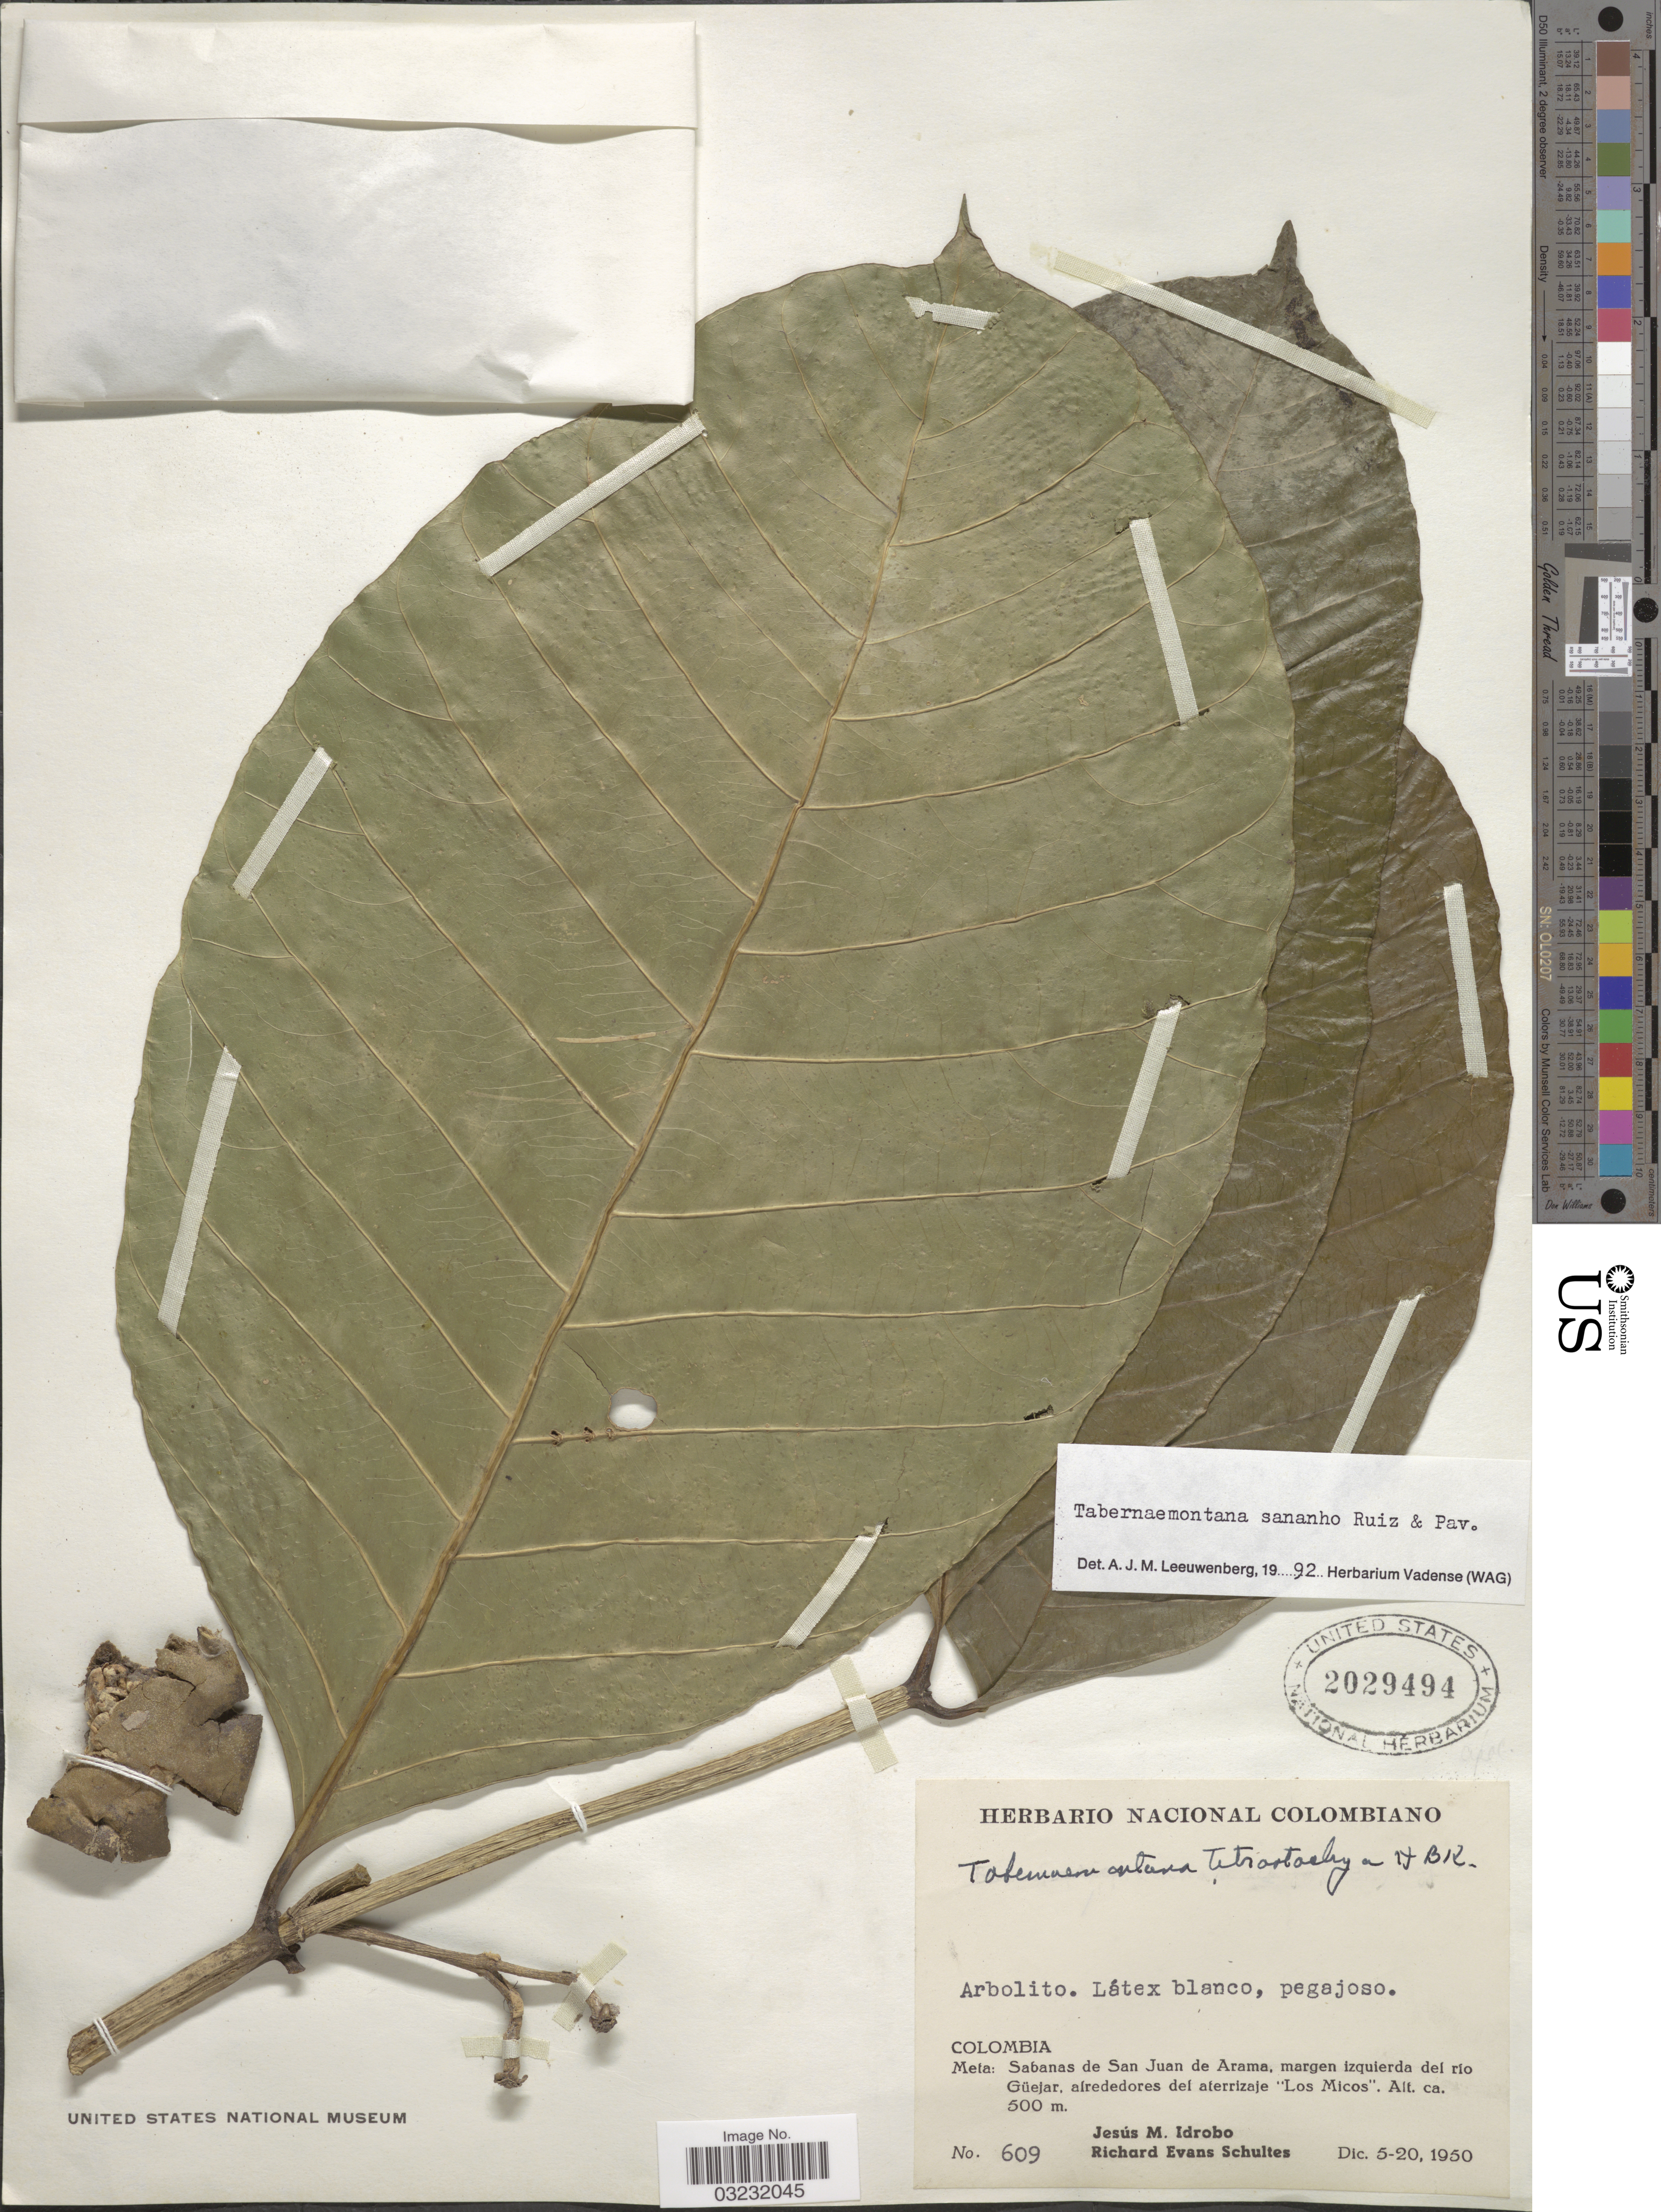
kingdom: Plantae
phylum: Tracheophyta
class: Magnoliopsida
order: Gentianales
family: Apocynaceae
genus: Tabernaemontana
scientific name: Tabernaemontana sananho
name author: Ruiz & Pav.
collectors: J. M. Idrobo & R. E. Schultes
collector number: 609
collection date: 1950-12-05/1950-12-20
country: Colombia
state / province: Meta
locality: Meta: Sabanas de San Juan de Arama, margen izquierda del río Güejar, alrededores del aterrizaje "Los Micos".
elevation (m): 500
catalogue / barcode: US 2029494